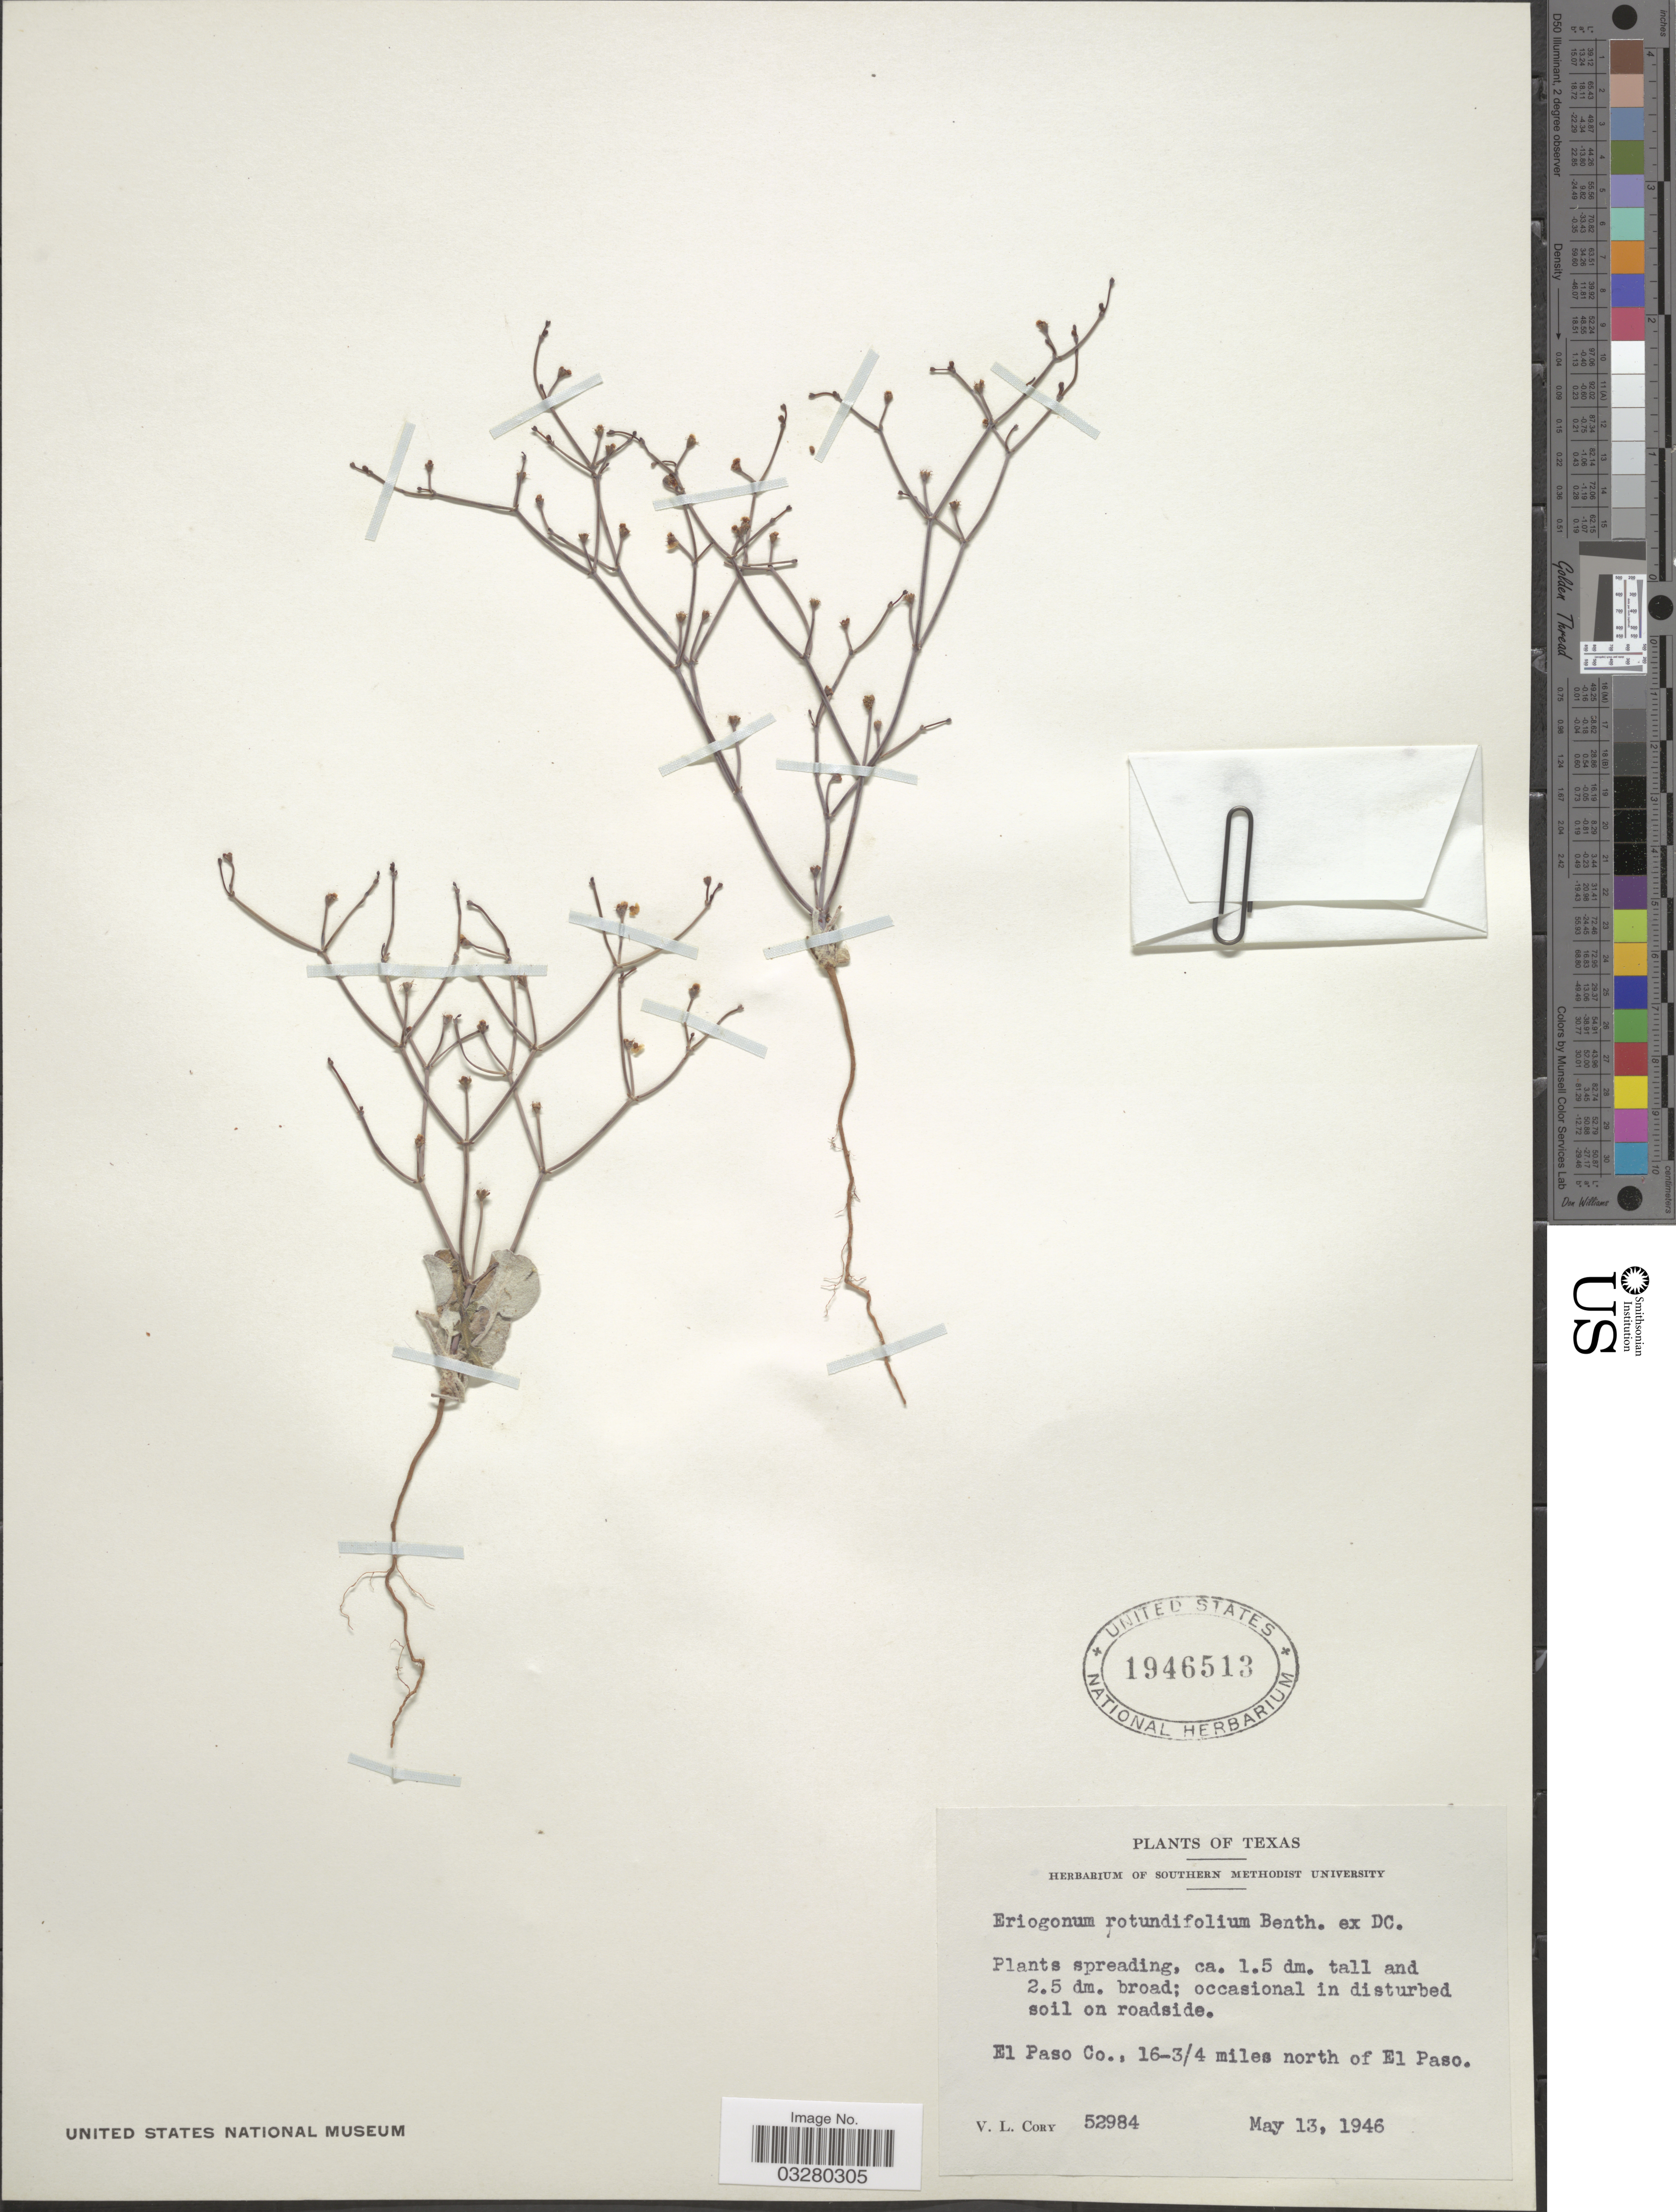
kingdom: Plantae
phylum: Tracheophyta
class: Magnoliopsida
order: Caryophyllales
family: Polygonaceae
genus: Eriogonum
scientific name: Eriogonum rotundifolium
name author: Benth. in DC.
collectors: V. Cory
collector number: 52984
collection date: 1946-05-13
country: United States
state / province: Texas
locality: El Paso Co., 16-¾ miles north of El Paso.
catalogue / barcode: US 1946513